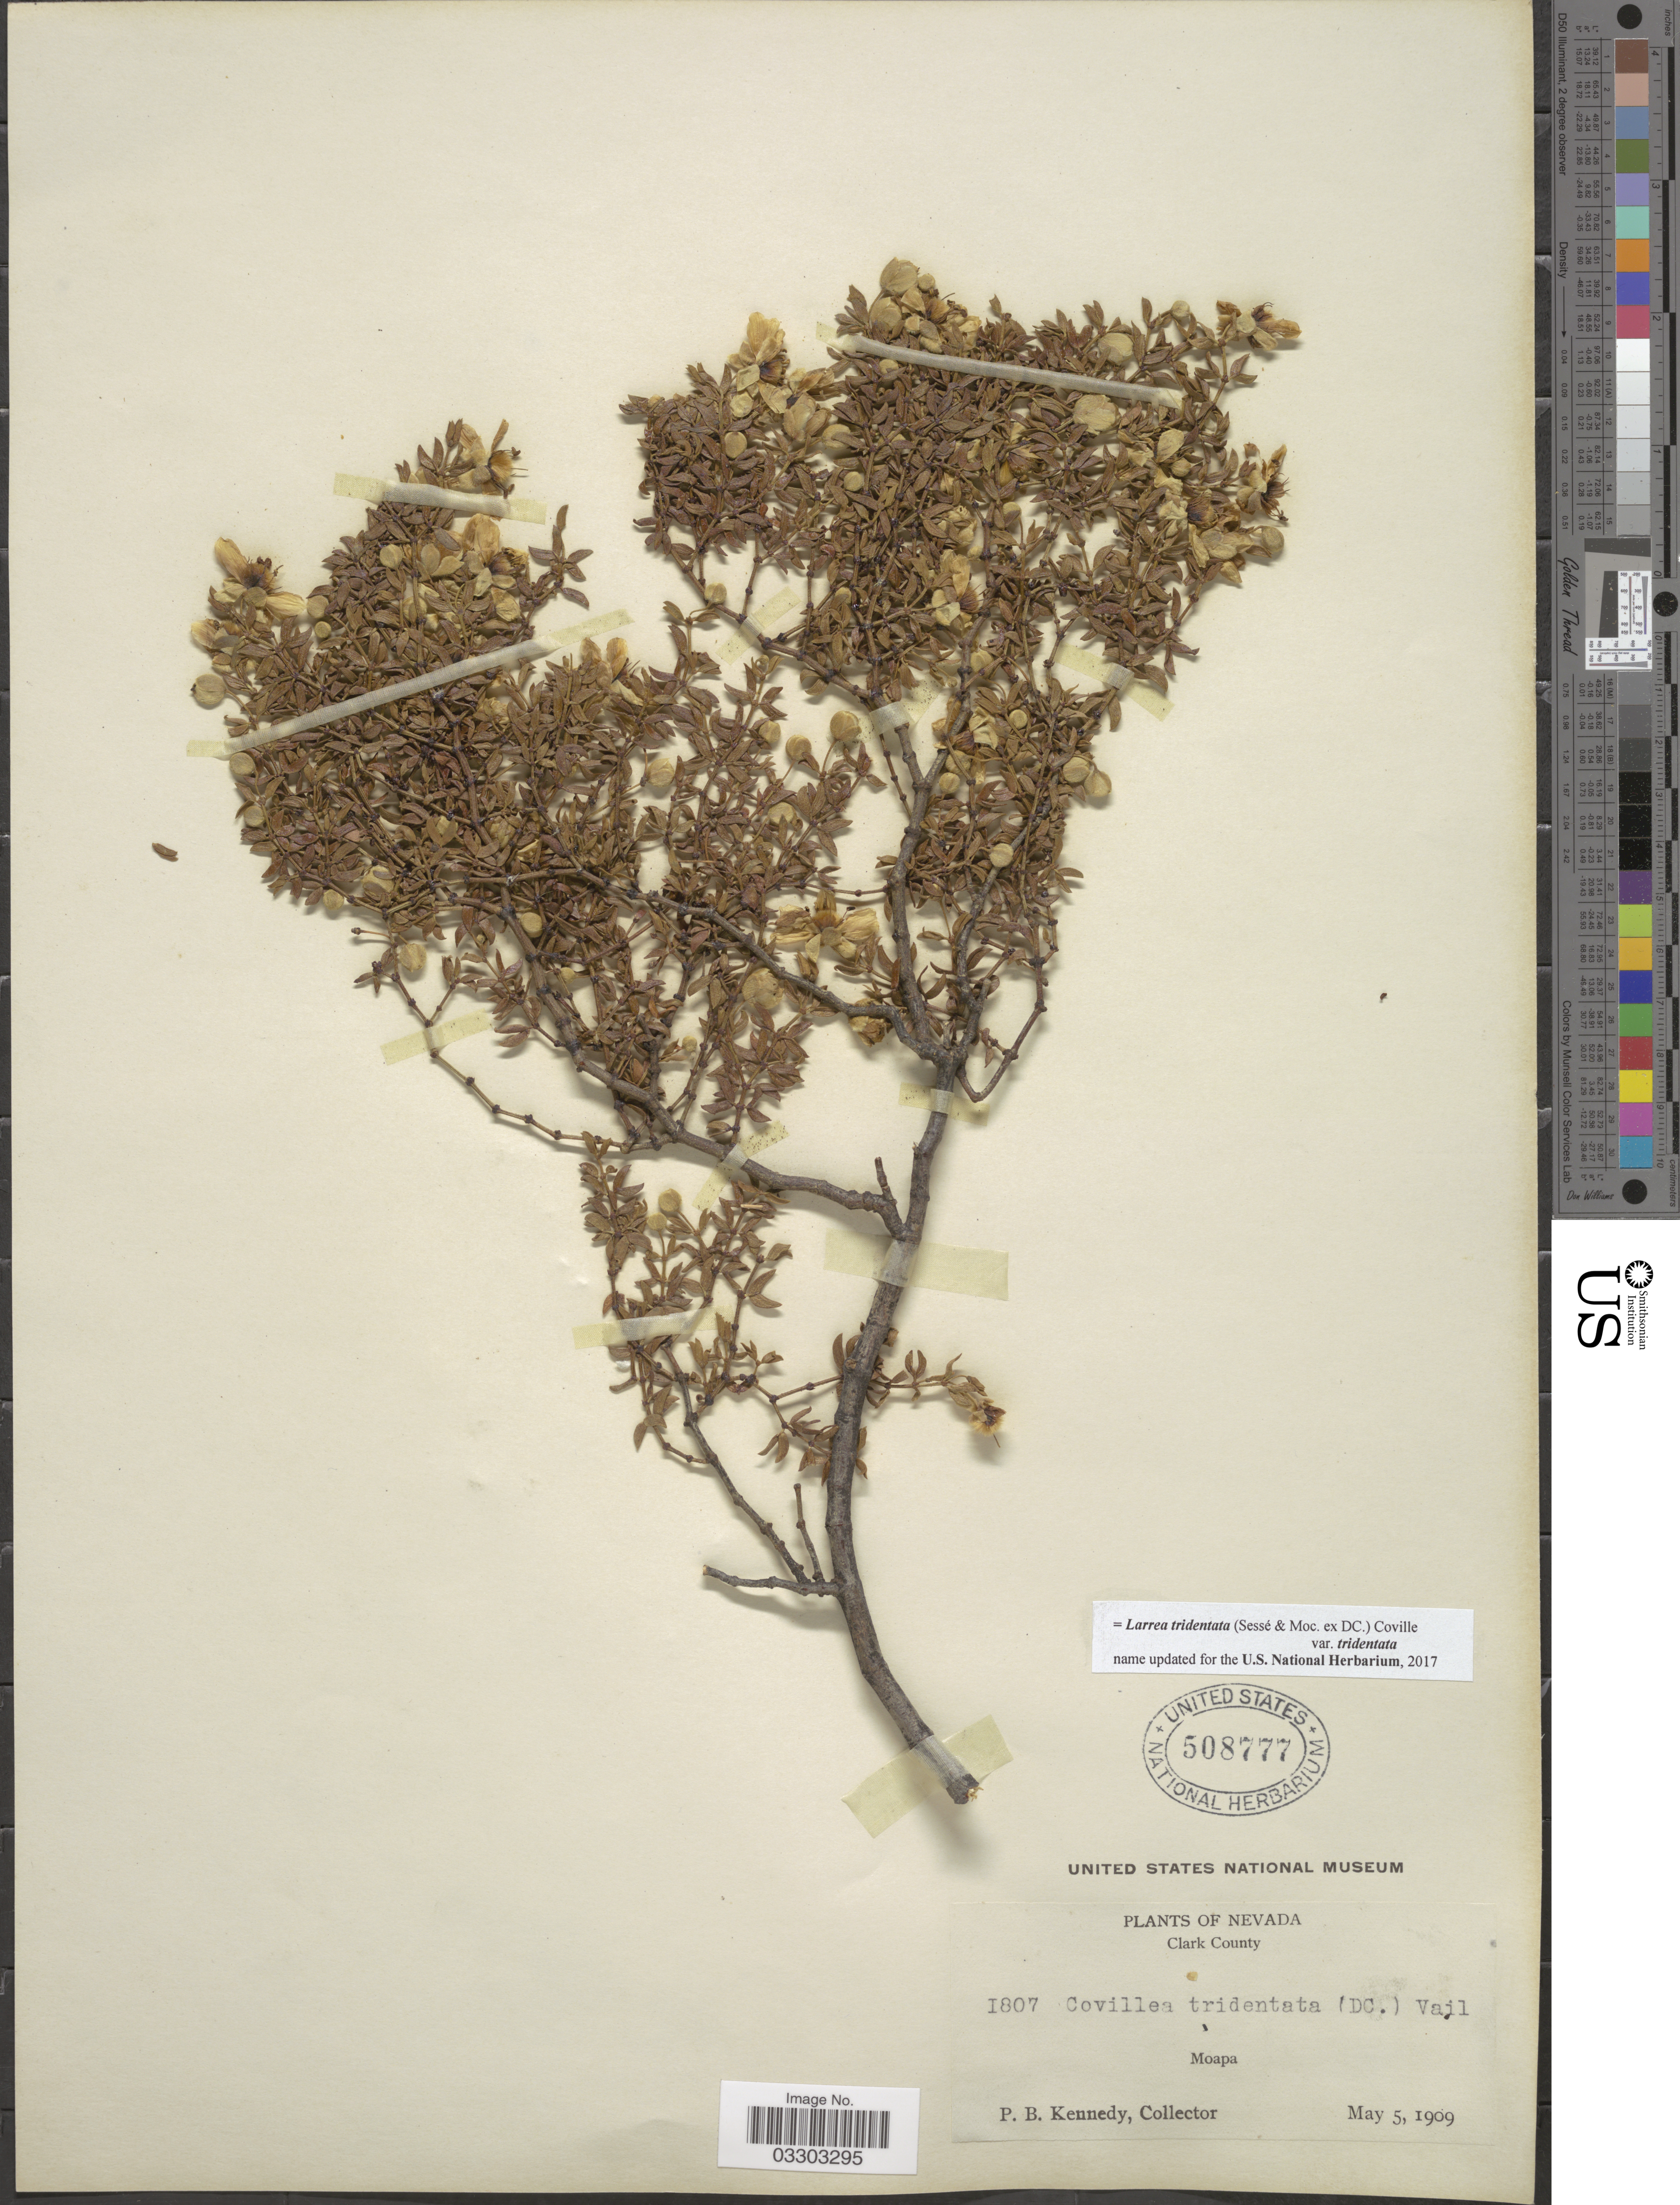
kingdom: Plantae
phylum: Tracheophyta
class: Magnoliopsida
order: Zygophyllales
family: Zygophyllaceae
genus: Larrea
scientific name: Larrea tridentata var. tridentata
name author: (Sessé & Moc. ex DC.) Coville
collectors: P. B. Kennedy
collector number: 1807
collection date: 1909-05-05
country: United States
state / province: Nevada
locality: Clark County. Moapa.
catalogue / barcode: US 508777